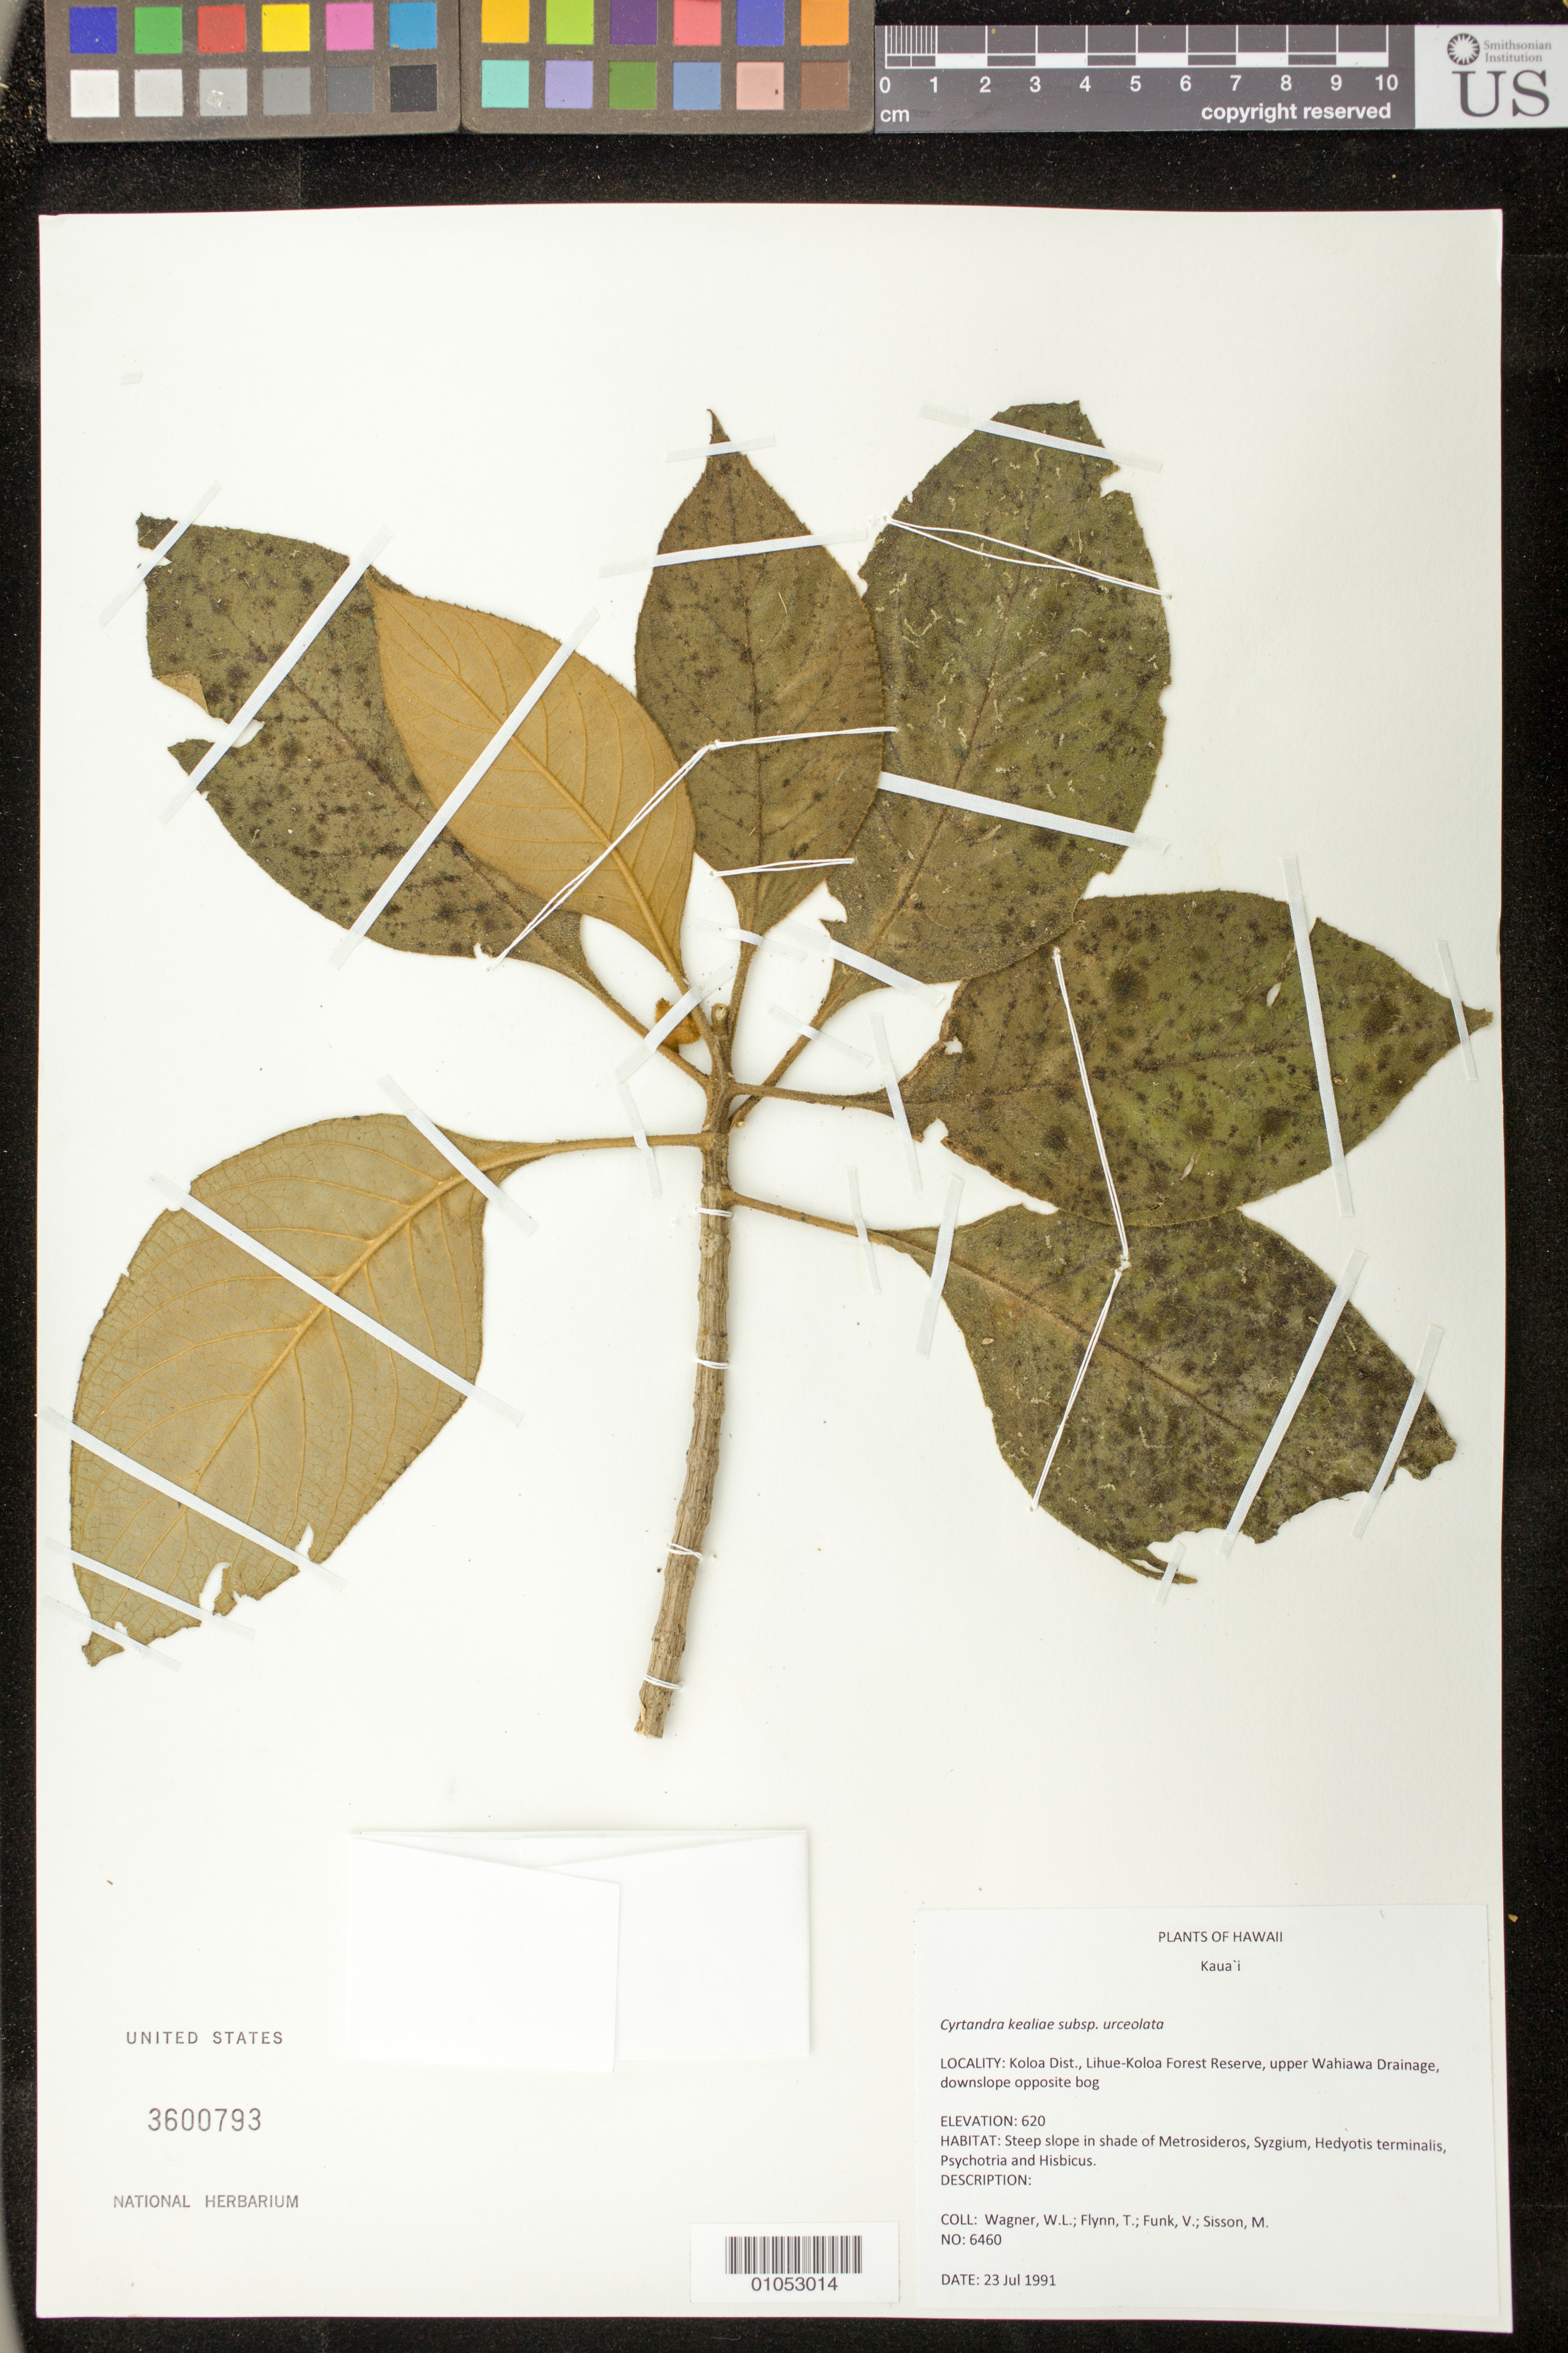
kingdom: Plantae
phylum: Tracheophyta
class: Magnoliopsida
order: Lamiales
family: Gesneriaceae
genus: Cyrtandra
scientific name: Cyrtandra kealiae subsp. urceolata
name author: W.L. Wagner & Lorence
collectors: W. L. Wagner, T. W. Flynn, V. Funk & M. Sisson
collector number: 6460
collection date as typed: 23 Jul 1991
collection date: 1991-07-23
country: United States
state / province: Hawaii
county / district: Kauai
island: Kaua'i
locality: Koloa District, Lihue-Koloa Forest Reserve, upper Wahiawa Drainage, downslope opposite bog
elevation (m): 620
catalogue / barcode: US 3600793